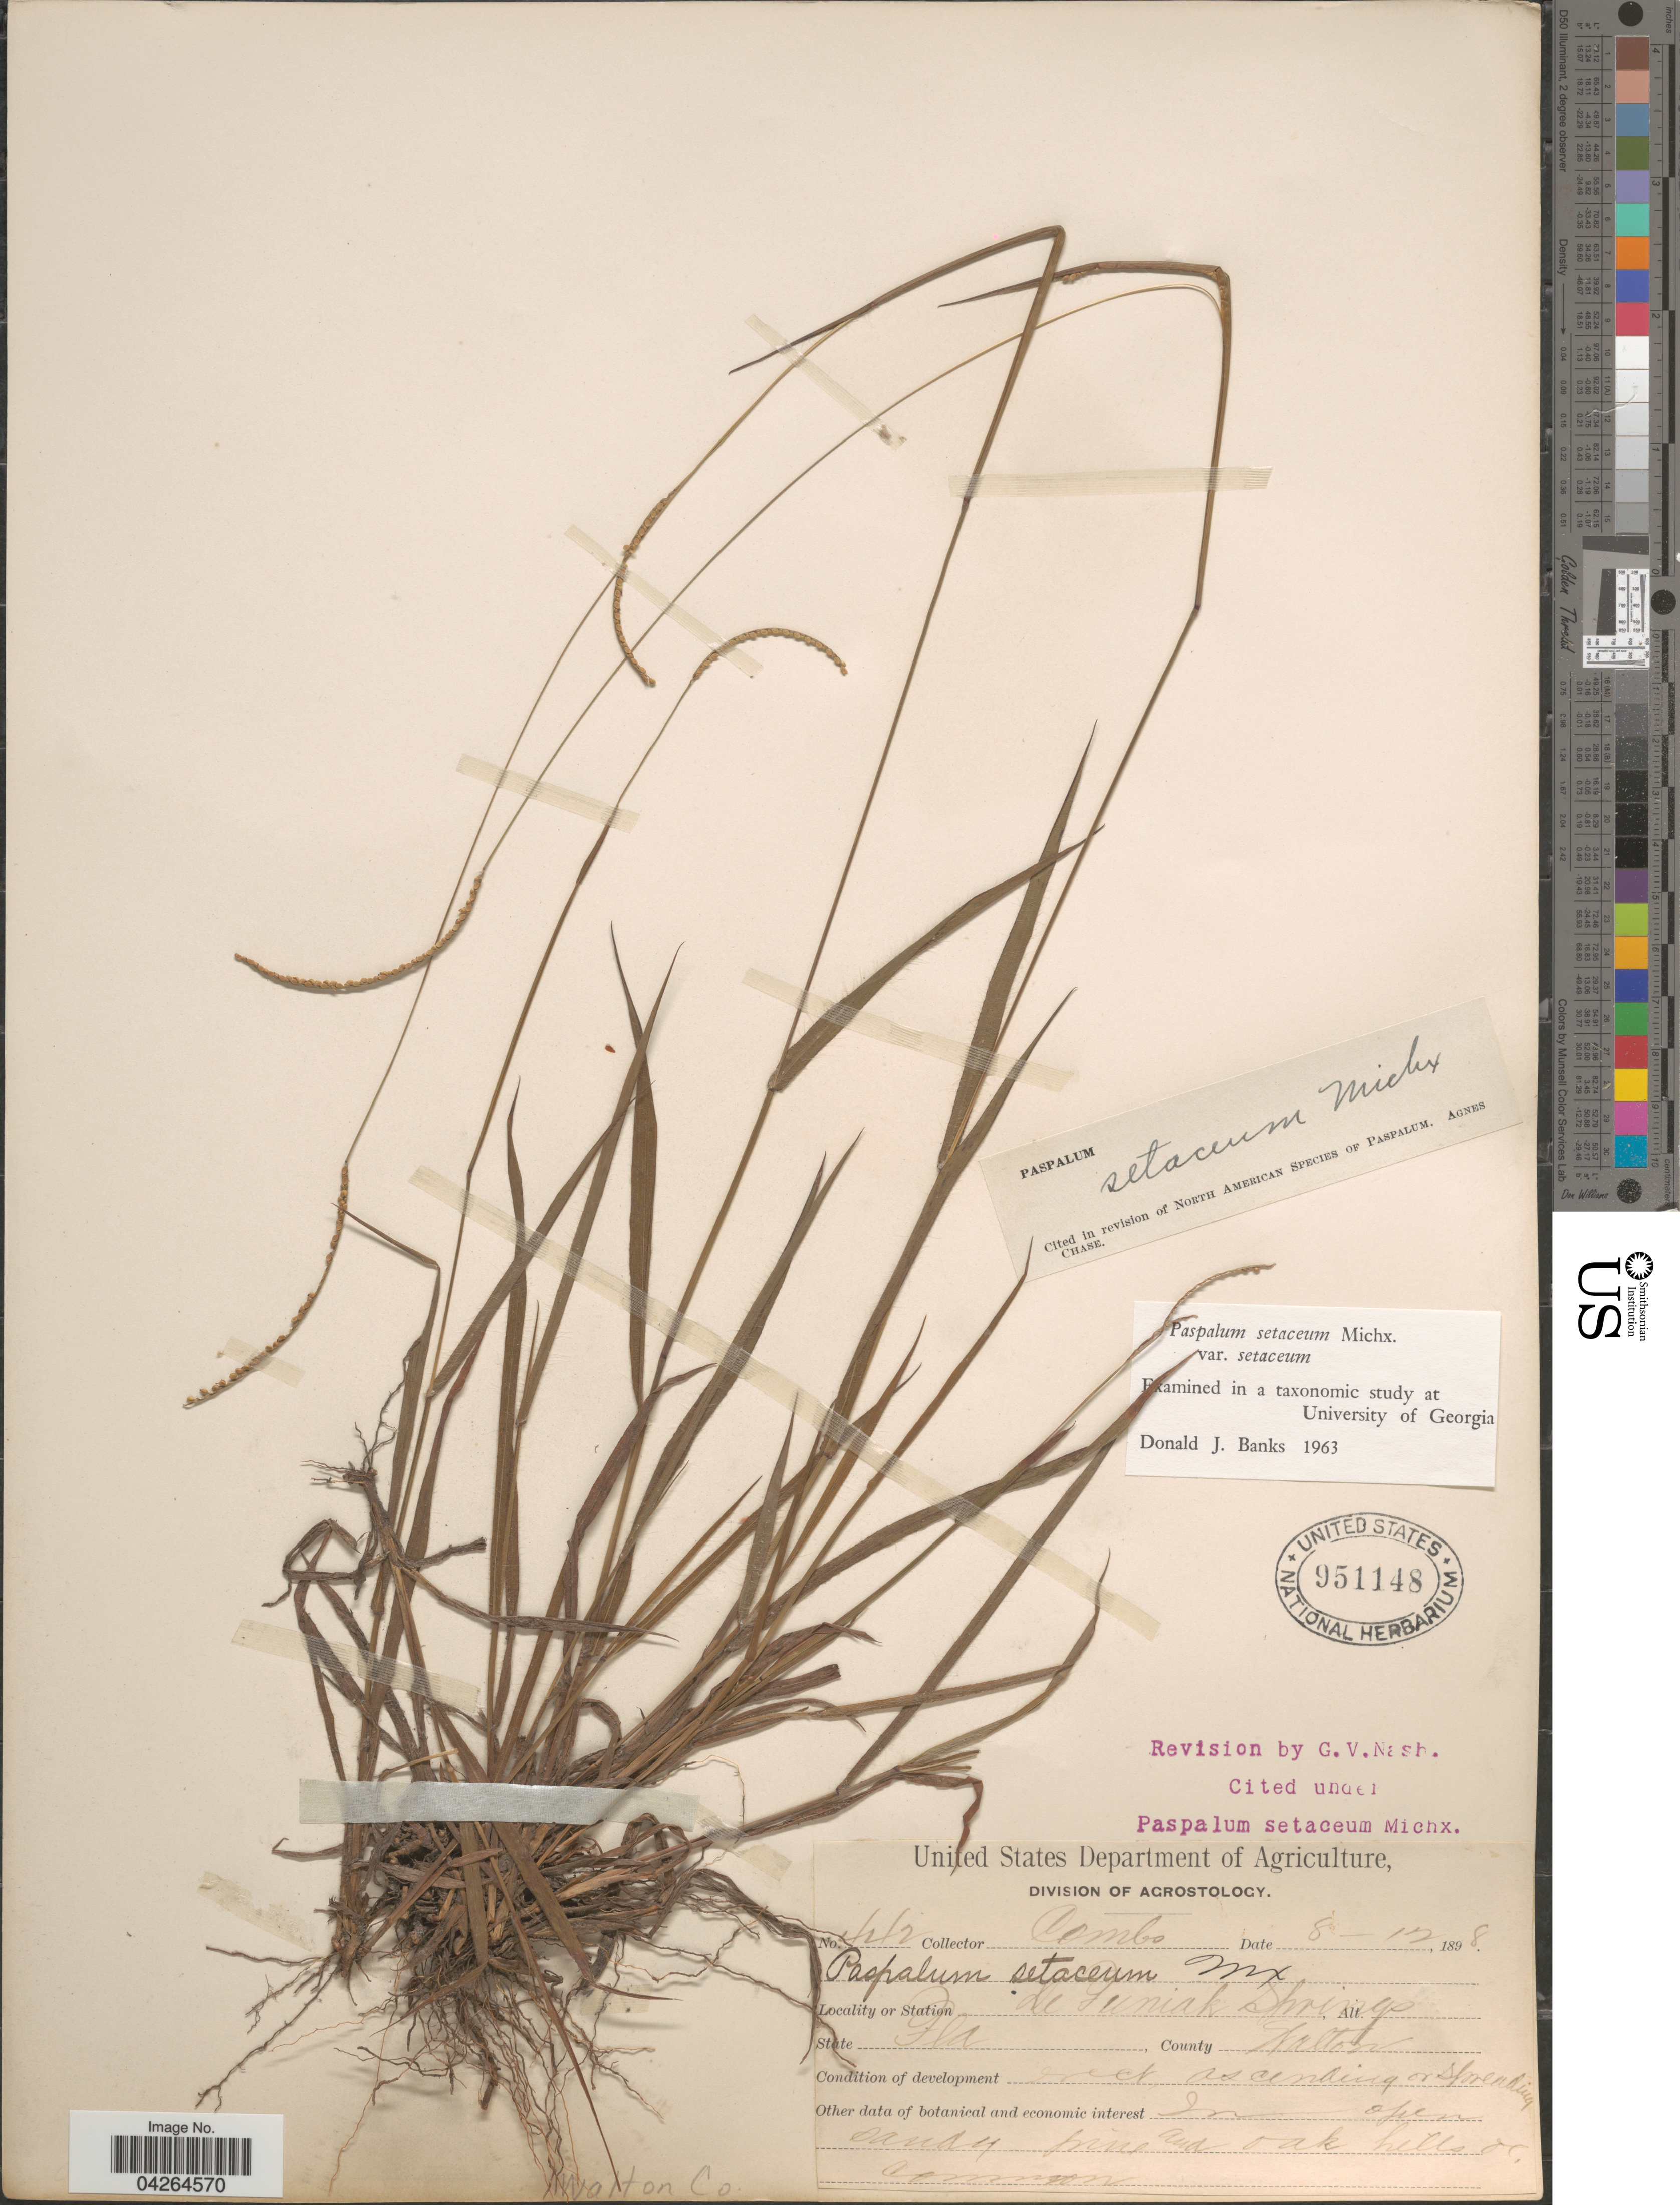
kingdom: Plantae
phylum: Tracheophyta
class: Liliopsida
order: Poales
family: Poaceae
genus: Paspalum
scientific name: Paspalum setaceum var. setaceum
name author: Michx.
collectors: -. Combs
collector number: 442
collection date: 1898-08-12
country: United States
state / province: Florida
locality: De Guniak Springs. County Walton.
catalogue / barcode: US 951148